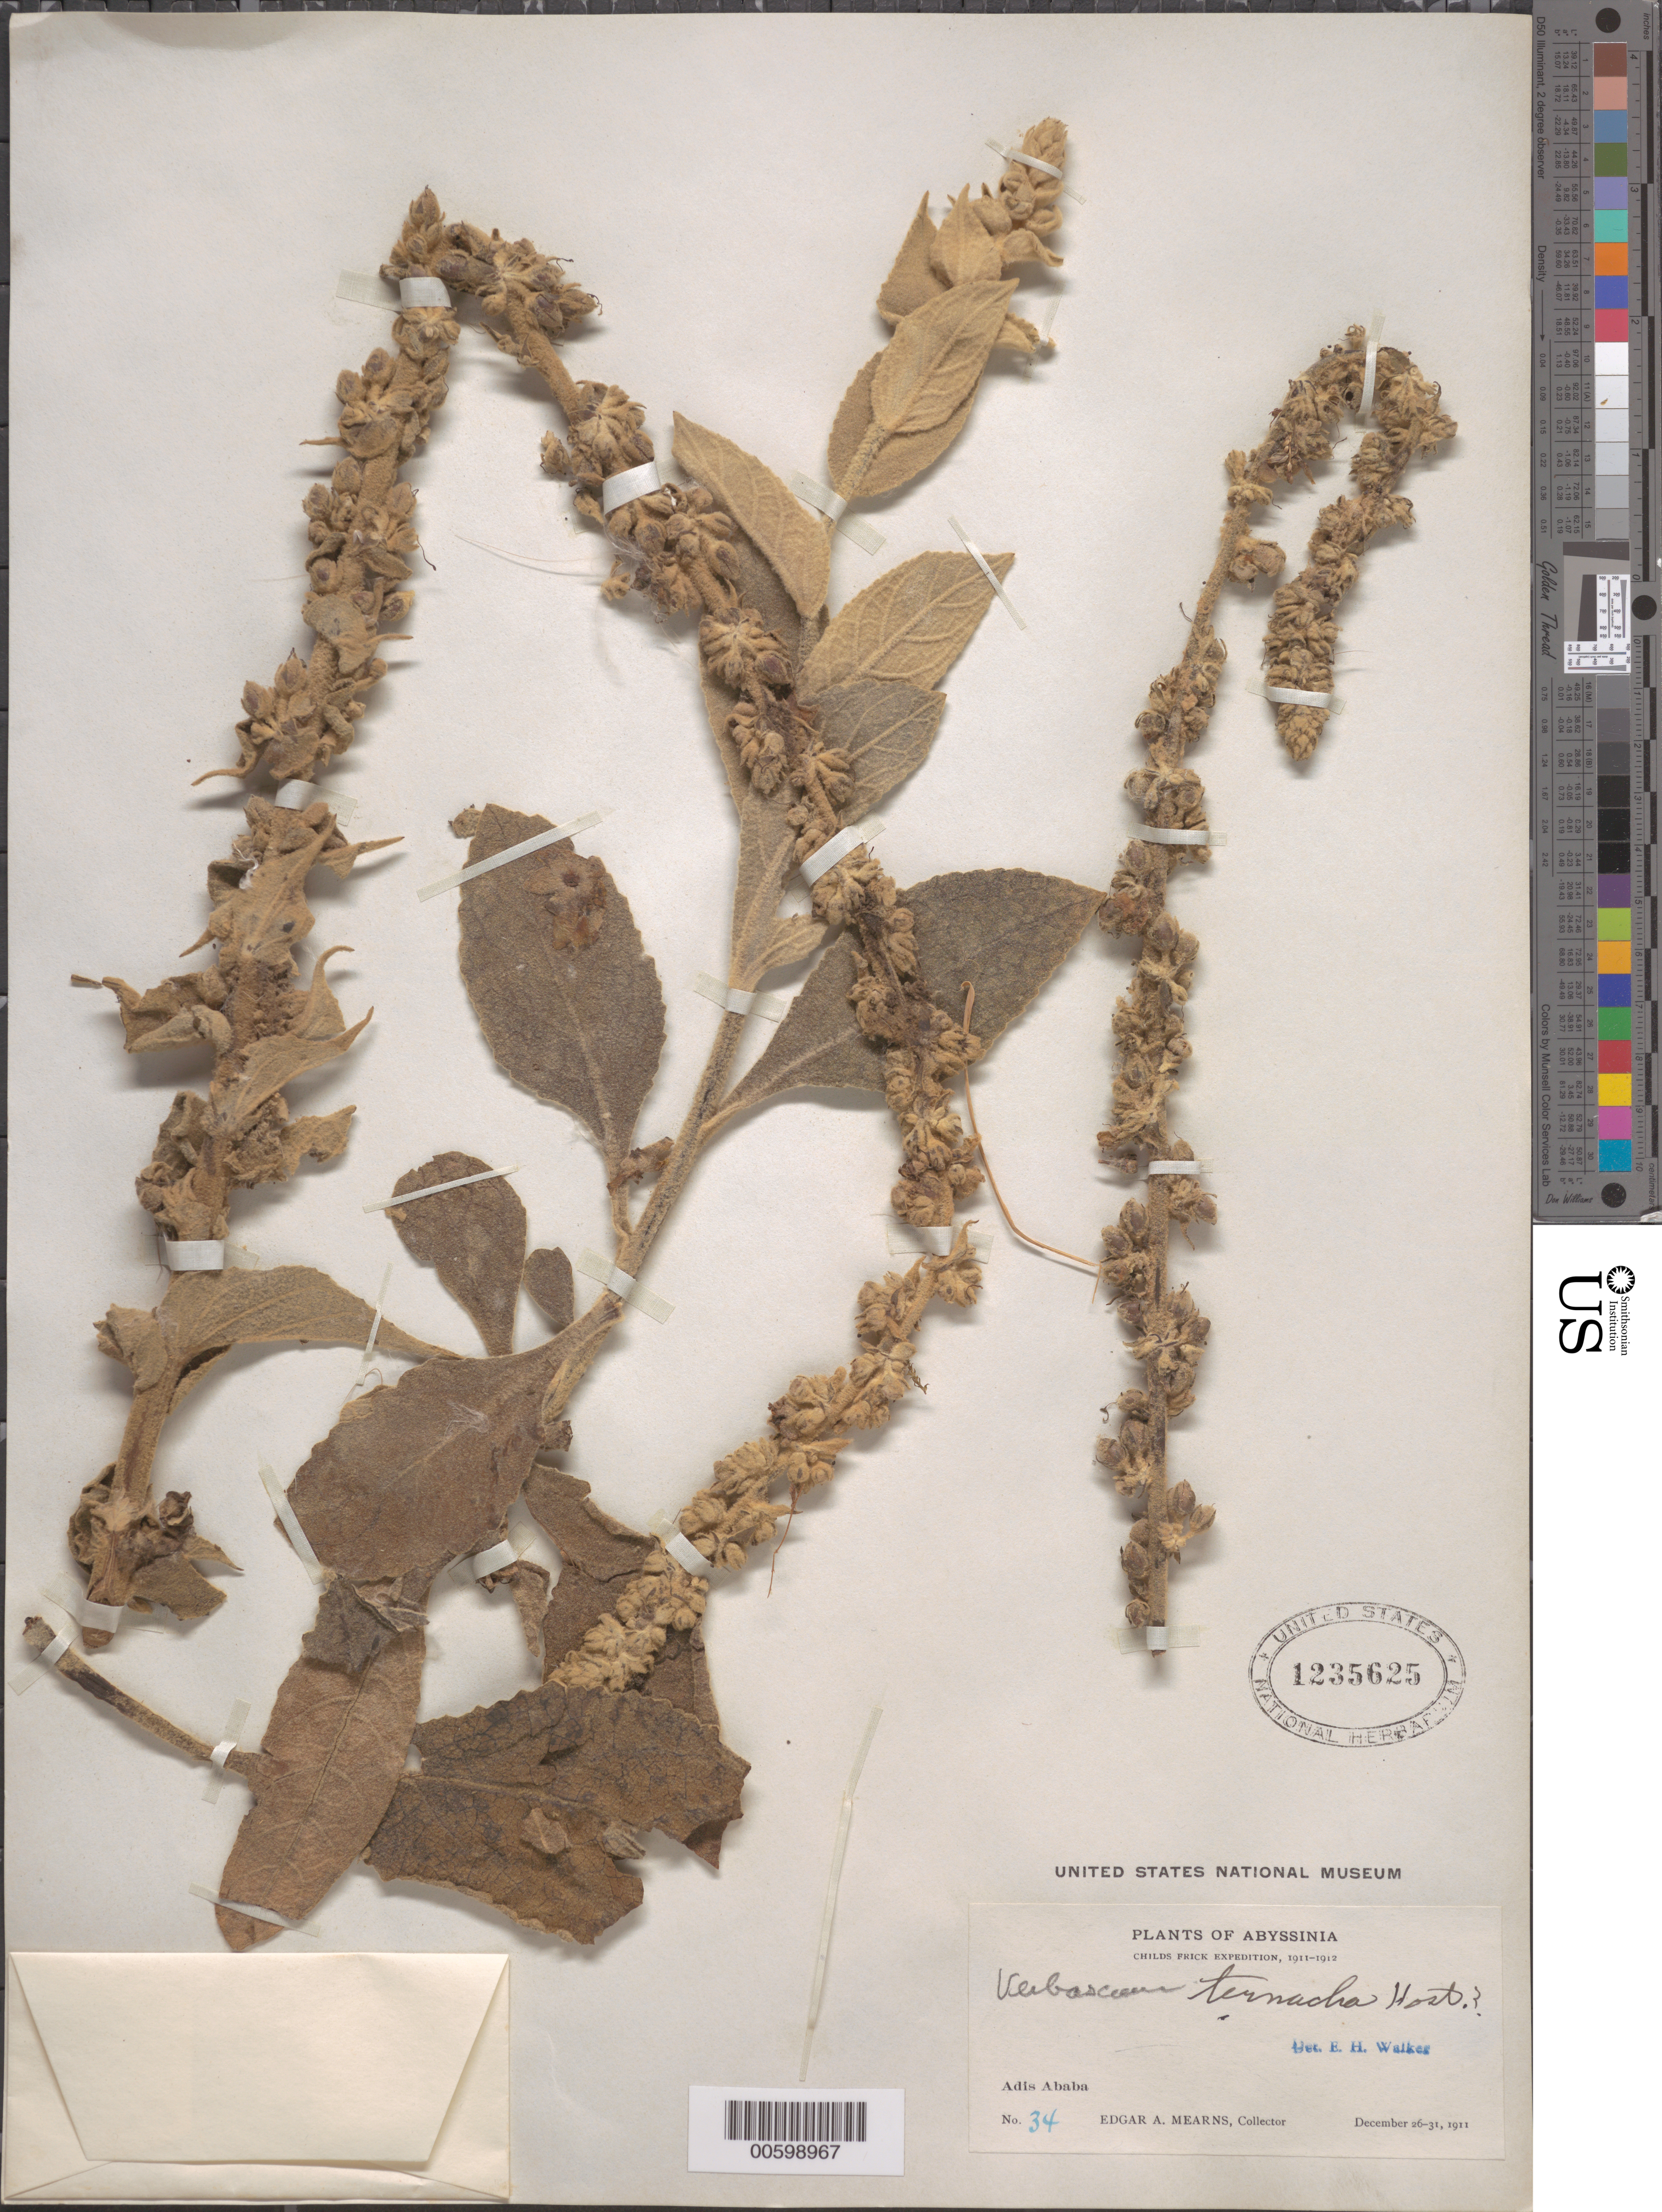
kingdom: Plantae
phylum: Tracheophyta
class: Magnoliopsida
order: Lamiales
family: Scrophulariaceae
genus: Verbascum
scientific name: Verbascum ternacha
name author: Hochst.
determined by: Walker, E. H.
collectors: E. A. Mearns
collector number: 34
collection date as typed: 26 Dec 1911 to 31 Dec 1911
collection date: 1911-12-26/1911-12-31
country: Ethiopia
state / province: Oromiya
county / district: Shewa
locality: Addis Ababa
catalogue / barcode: US 1235625